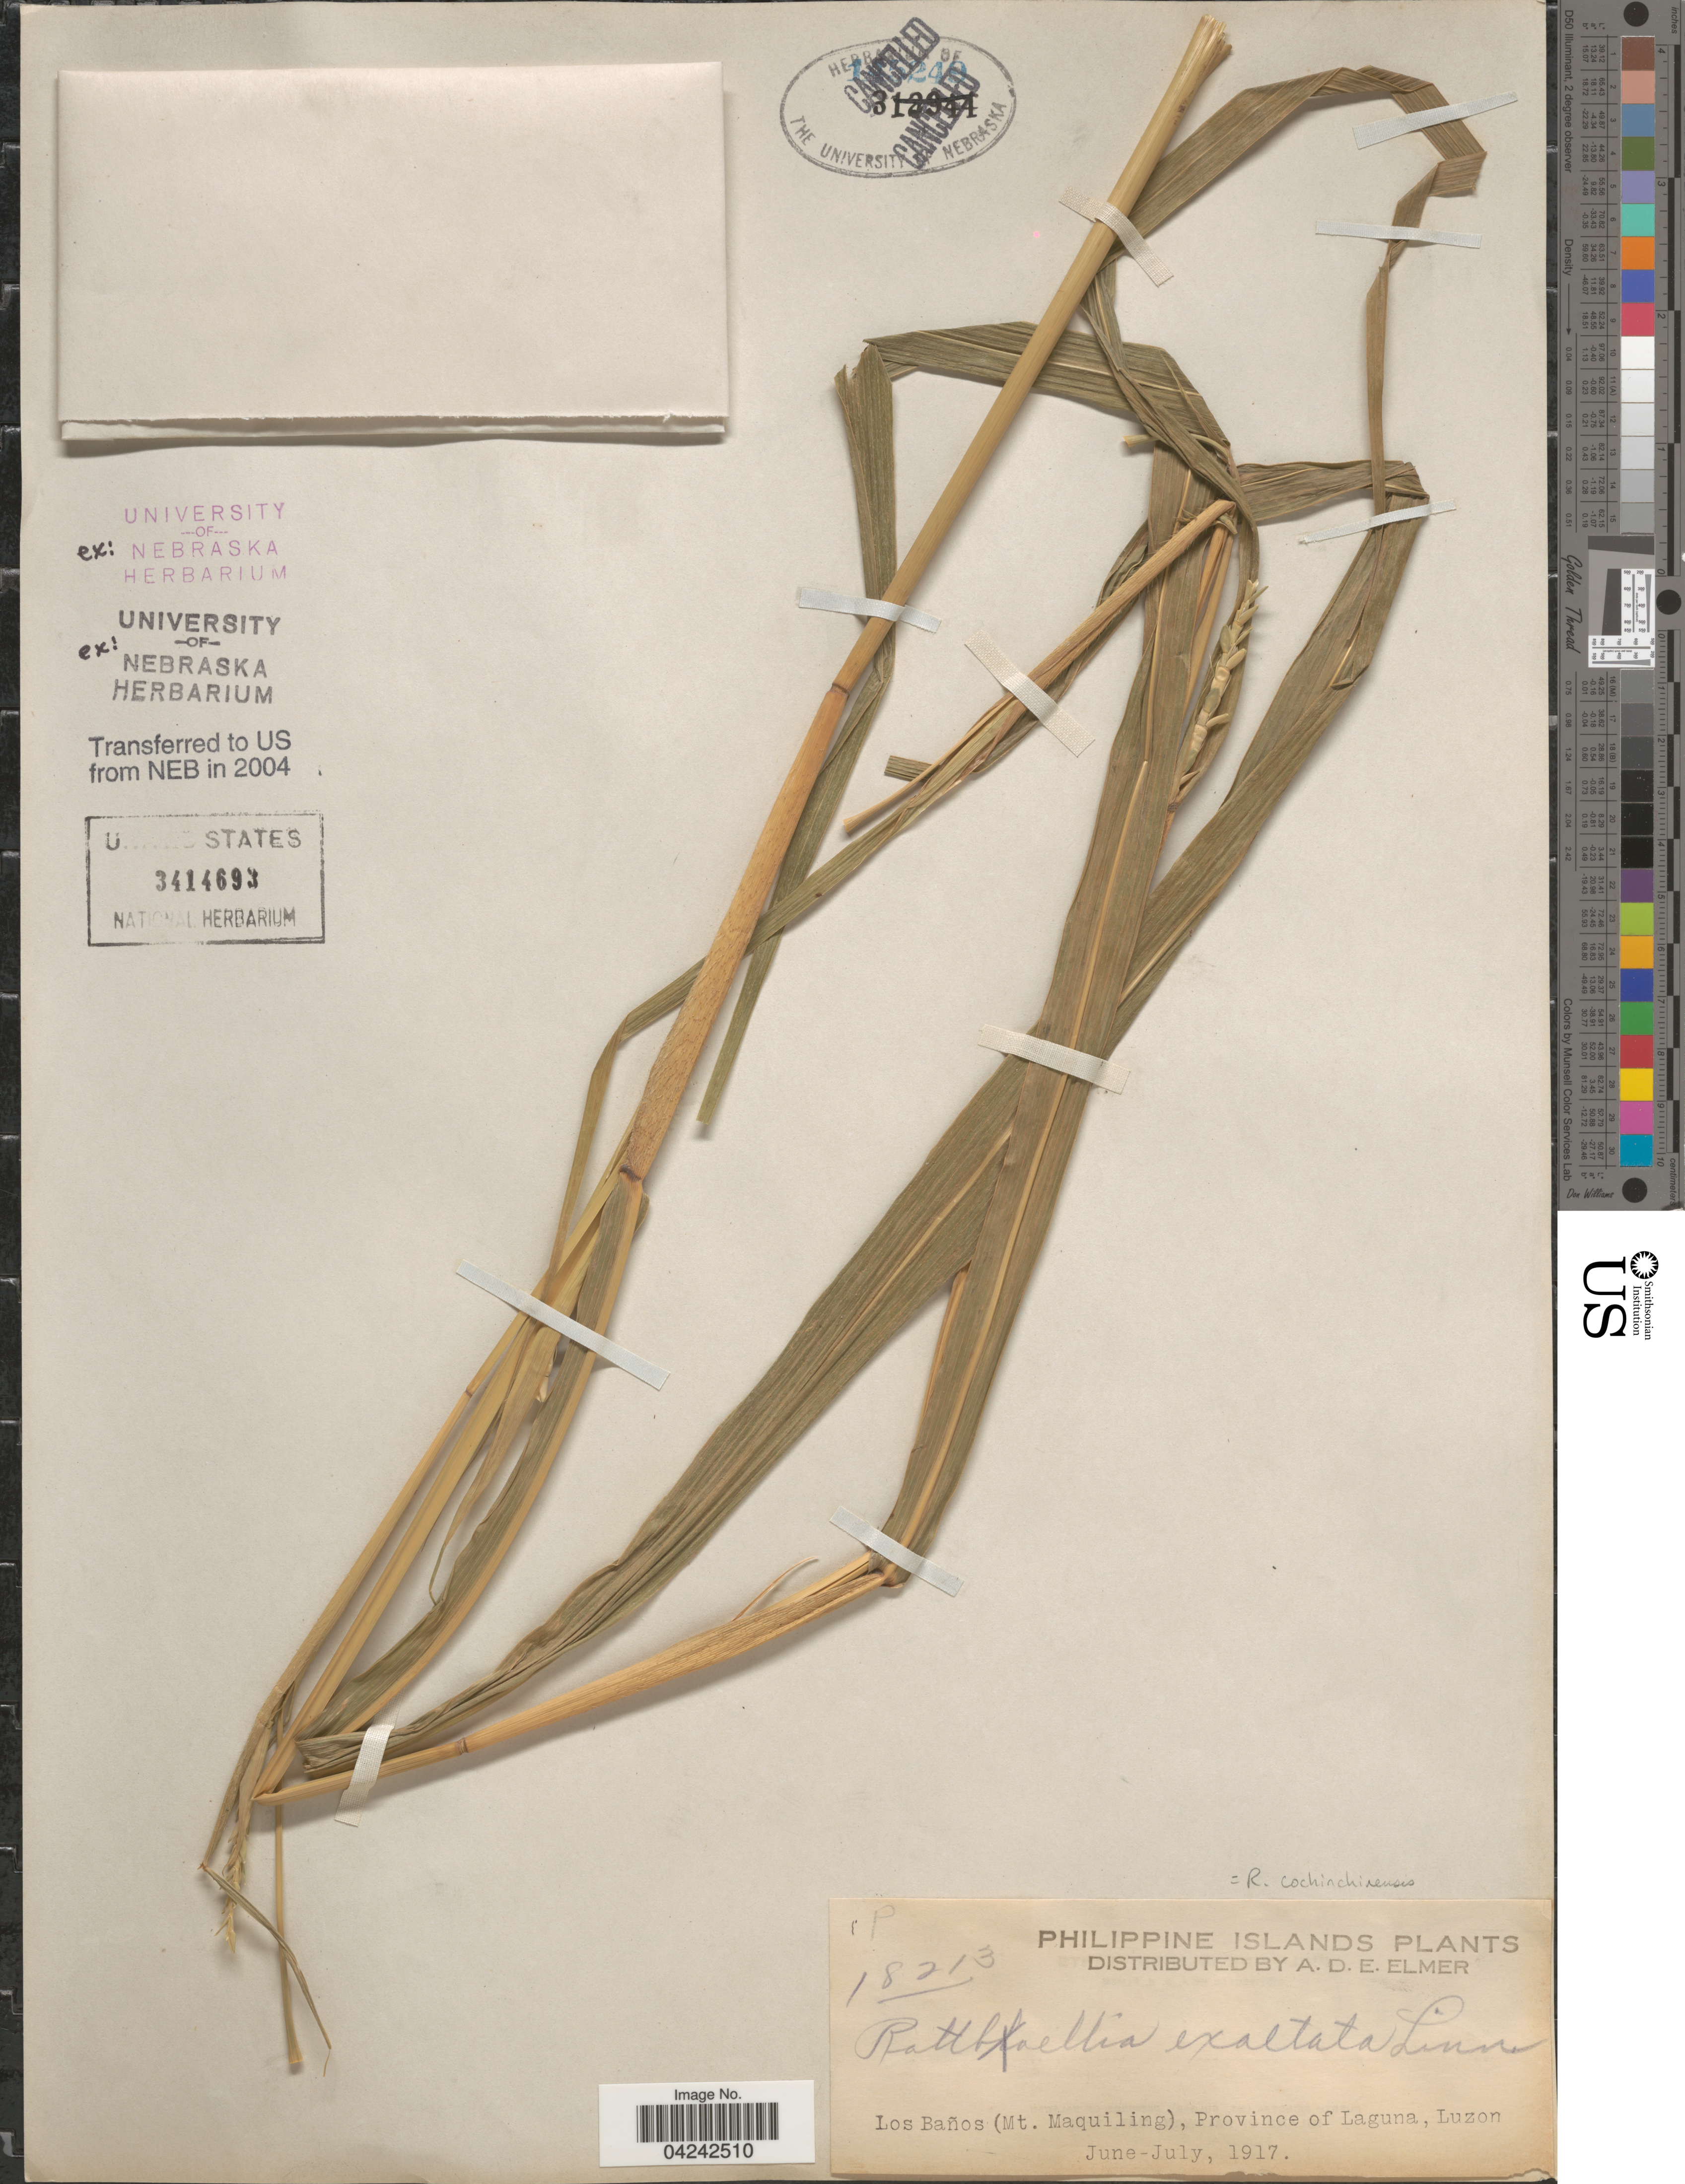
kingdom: Plantae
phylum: Tracheophyta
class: Liliopsida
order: Poales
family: Poaceae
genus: Rottboellia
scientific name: Rottboellia cochinchinensis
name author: (Lour.) Clayton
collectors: A. D. E. Elmer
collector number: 18213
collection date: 1917-06/1917-07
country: Philippines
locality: Philippine Islands. Los Baños (Mt. Maquiling), Province of Laguna, Luzon.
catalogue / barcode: US 3414693